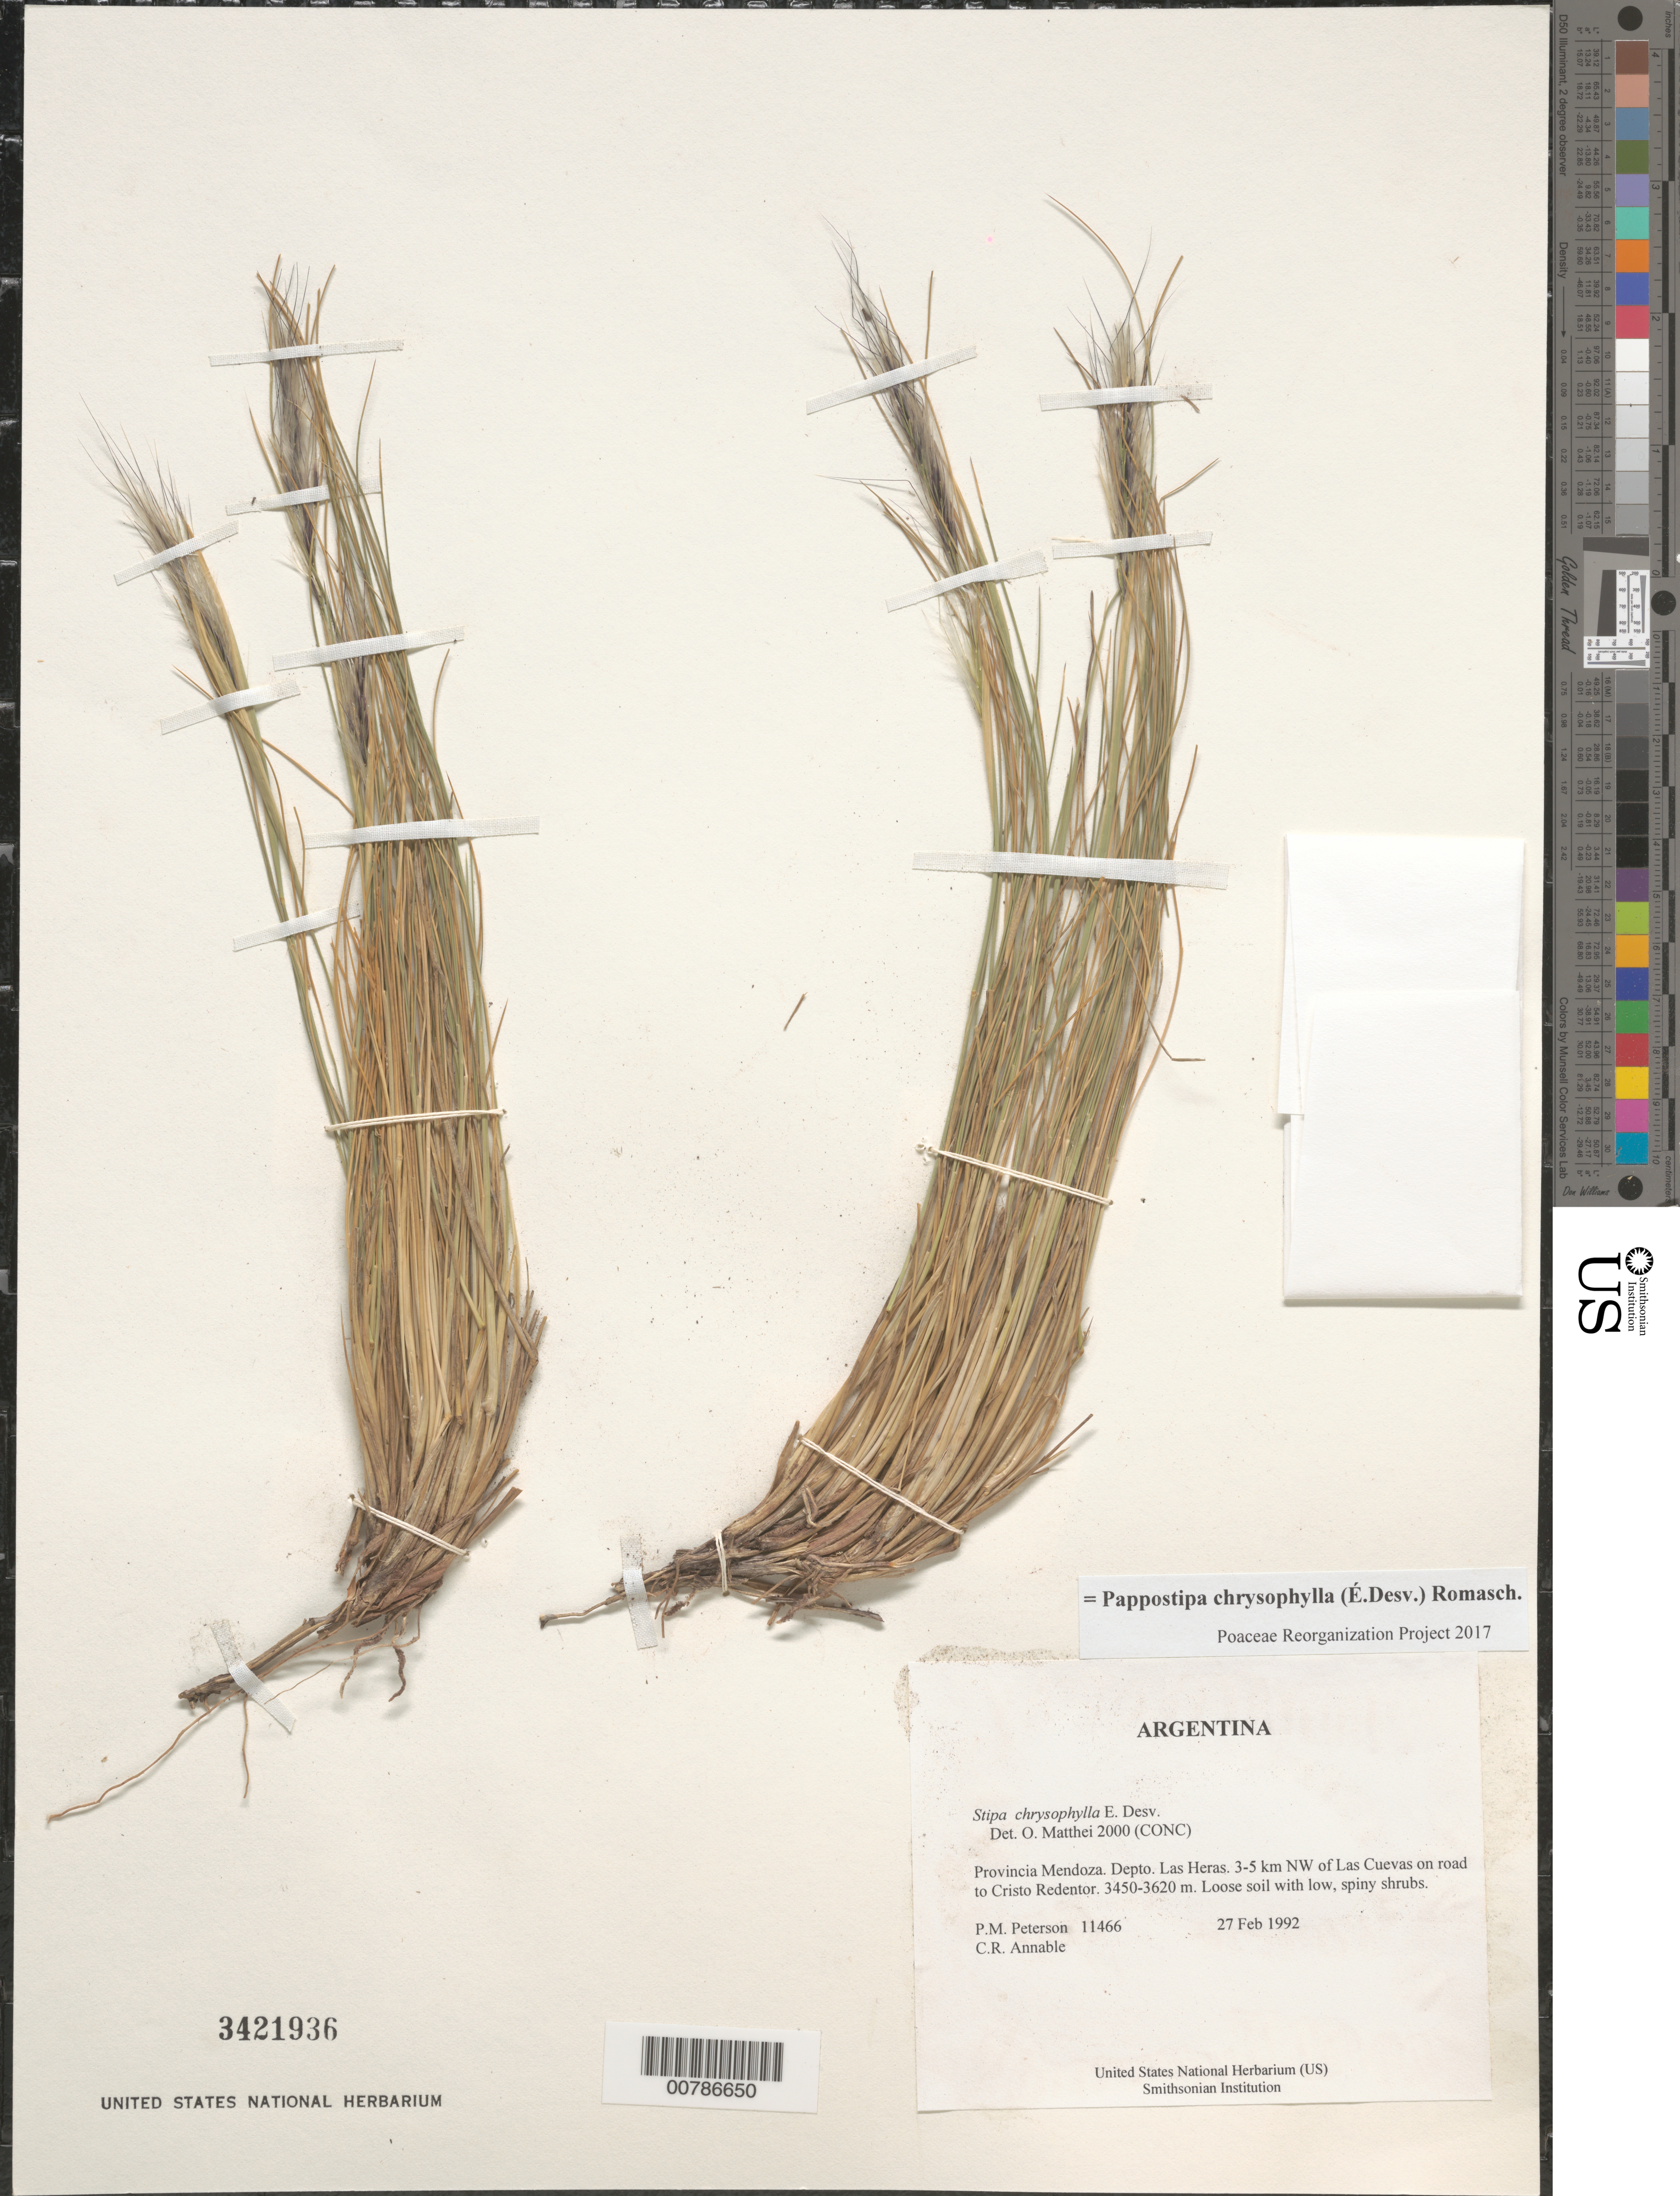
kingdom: Plantae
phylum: Tracheophyta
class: Liliopsida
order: Poales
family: Poaceae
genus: Pappostipa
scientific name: Pappostipa chrysophylla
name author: (É. Desv.) Romasch.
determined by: Matthei, O. R.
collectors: P. M. Peterson & C. R. Annable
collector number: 11466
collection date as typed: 27 Feb 1992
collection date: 1992-02-27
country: Argentina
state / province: Mendoza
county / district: Las Heras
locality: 3-5 km NW of Las Cuevas on road to Cristo Redentor.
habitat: Loose soil with low, spiny shrubs.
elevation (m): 3450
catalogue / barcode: US 3421936